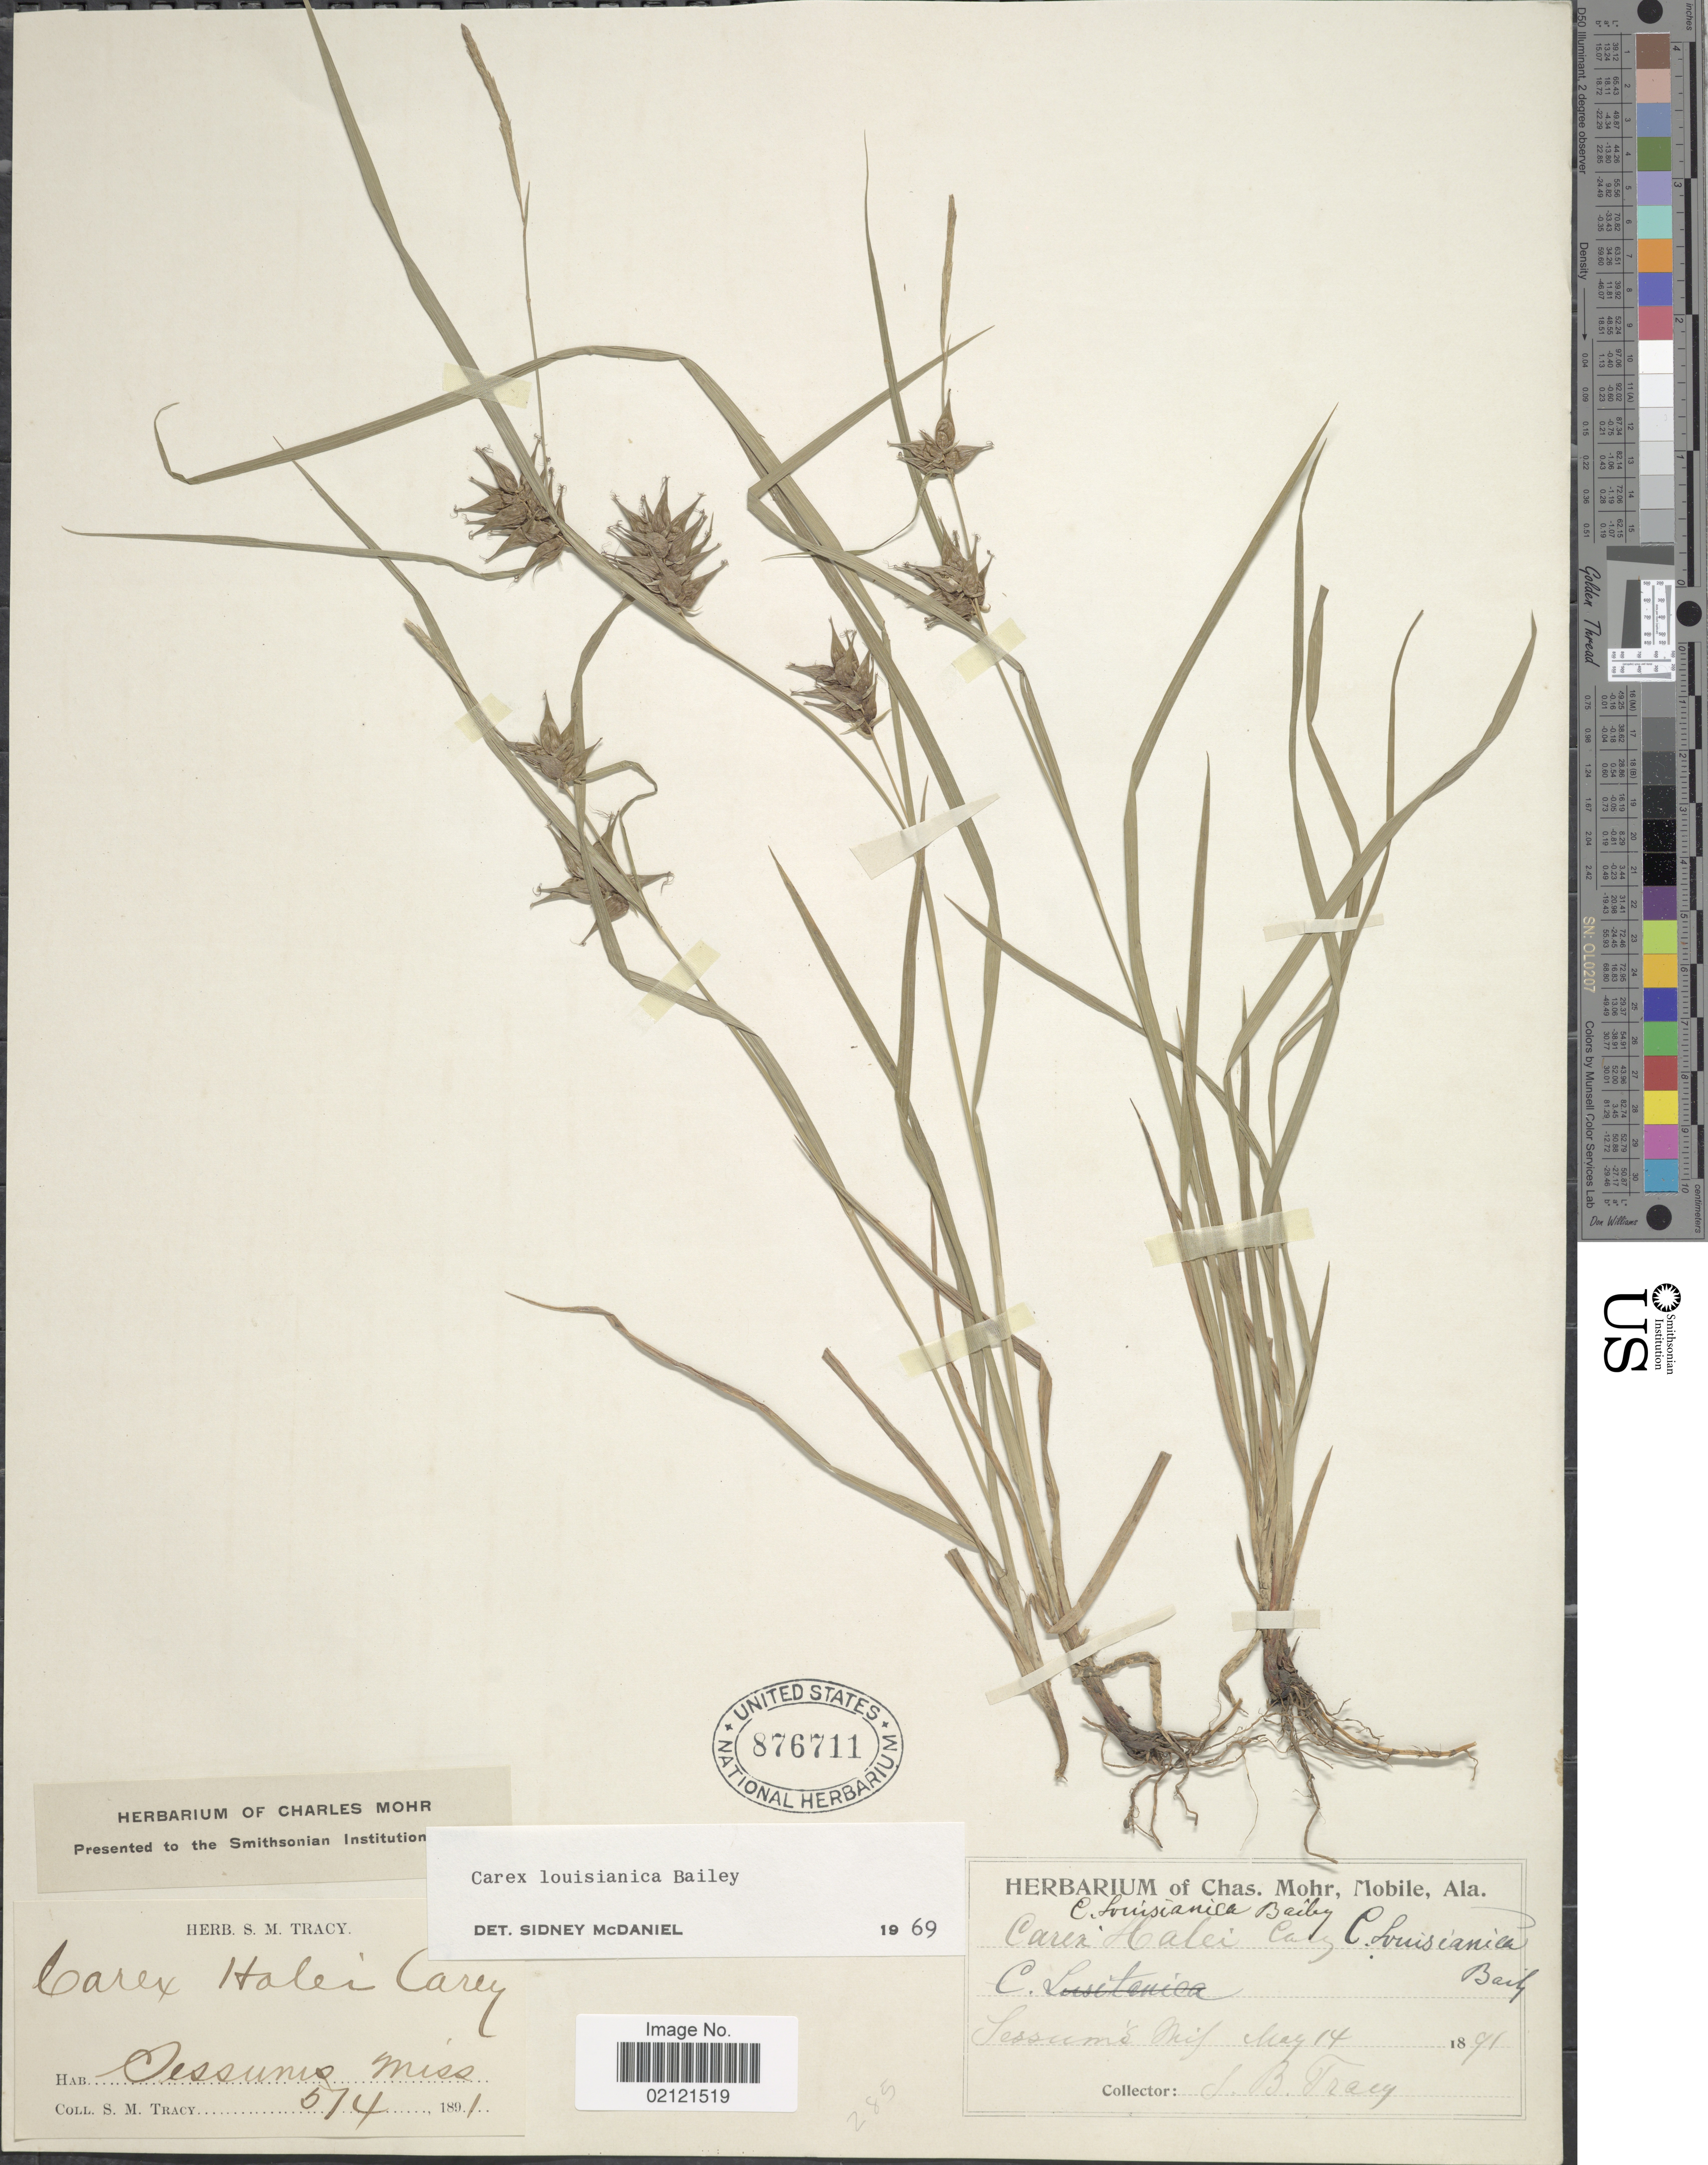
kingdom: Plantae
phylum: Tracheophyta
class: Liliopsida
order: Poales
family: Cyperaceae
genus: Carex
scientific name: Carex louisianica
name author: L.H. Bailey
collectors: S. M. Tracy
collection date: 1891-05-14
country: United States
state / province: Mississippi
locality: Sessums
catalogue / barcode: US 876711